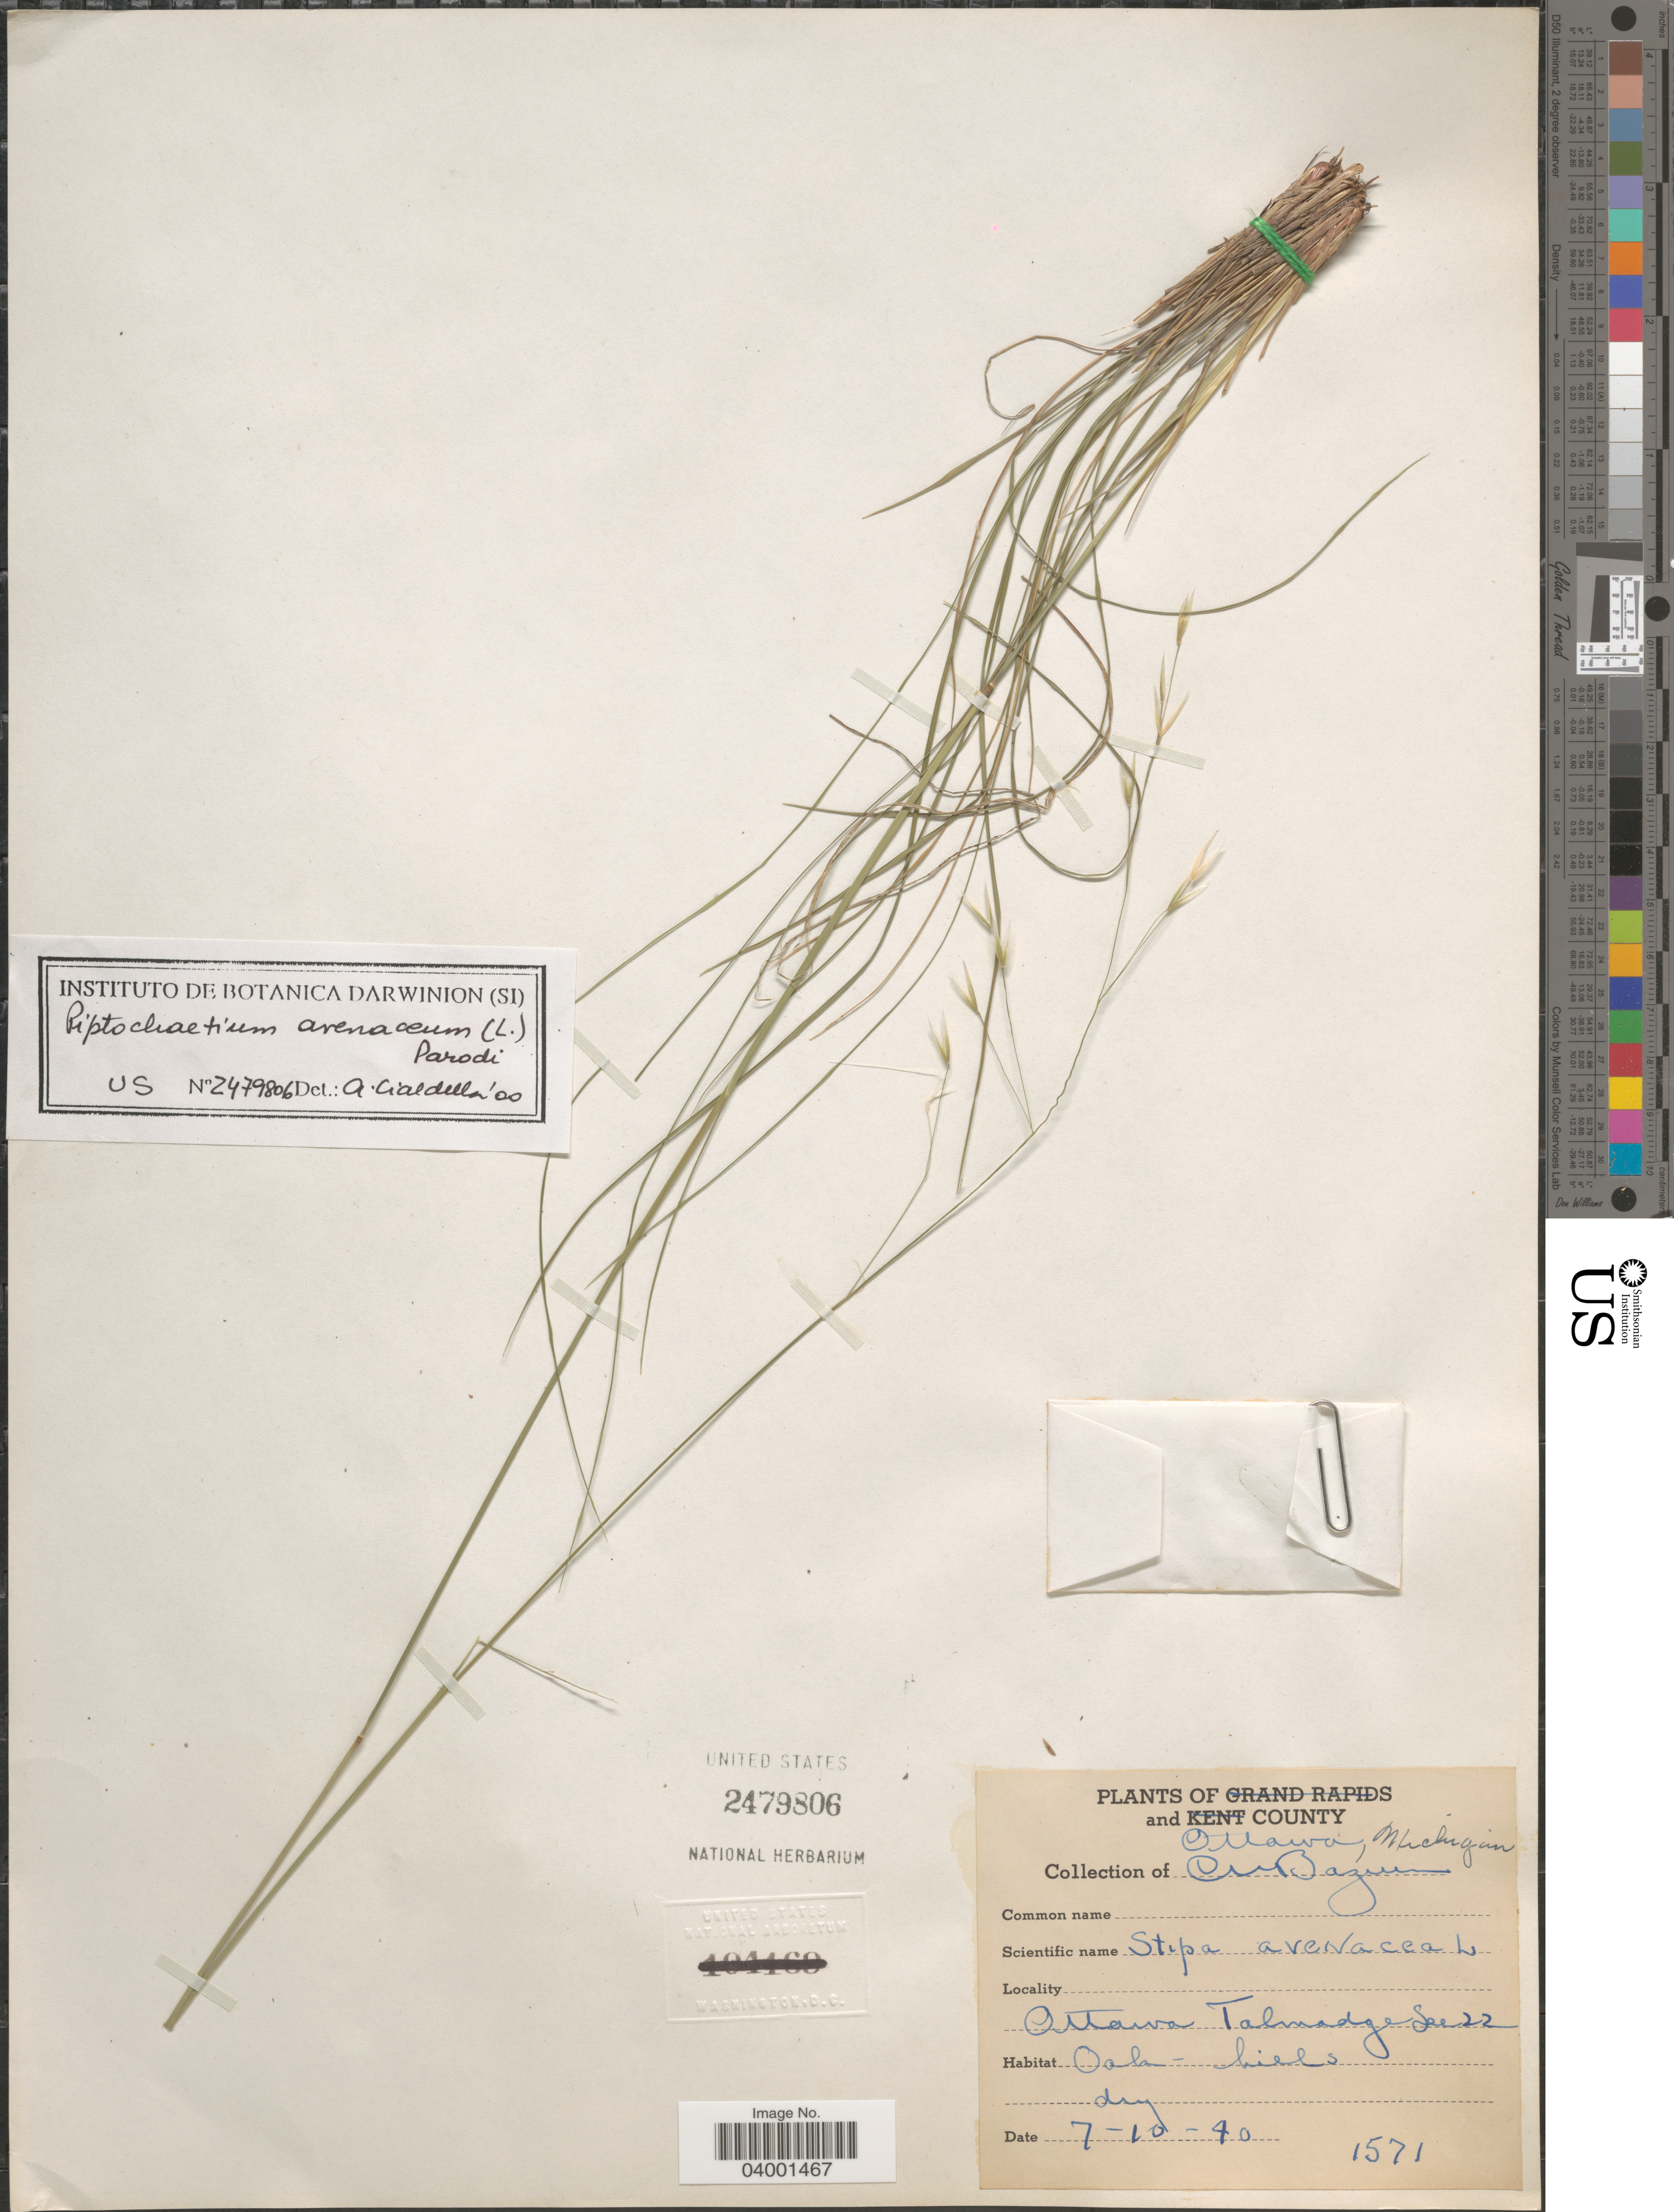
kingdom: Plantae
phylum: Tracheophyta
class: Liliopsida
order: Poales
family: Poaceae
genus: Piptochaetium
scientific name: Piptochaetium avenaceum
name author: (L.) Parodi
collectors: C. Bazuin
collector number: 1571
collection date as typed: Transcribed d/m/y: 10/7/40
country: United States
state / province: Michigan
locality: Ottawa County. ottawa Talmadge Sec 22. Oak- hills.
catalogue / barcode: US 2479806